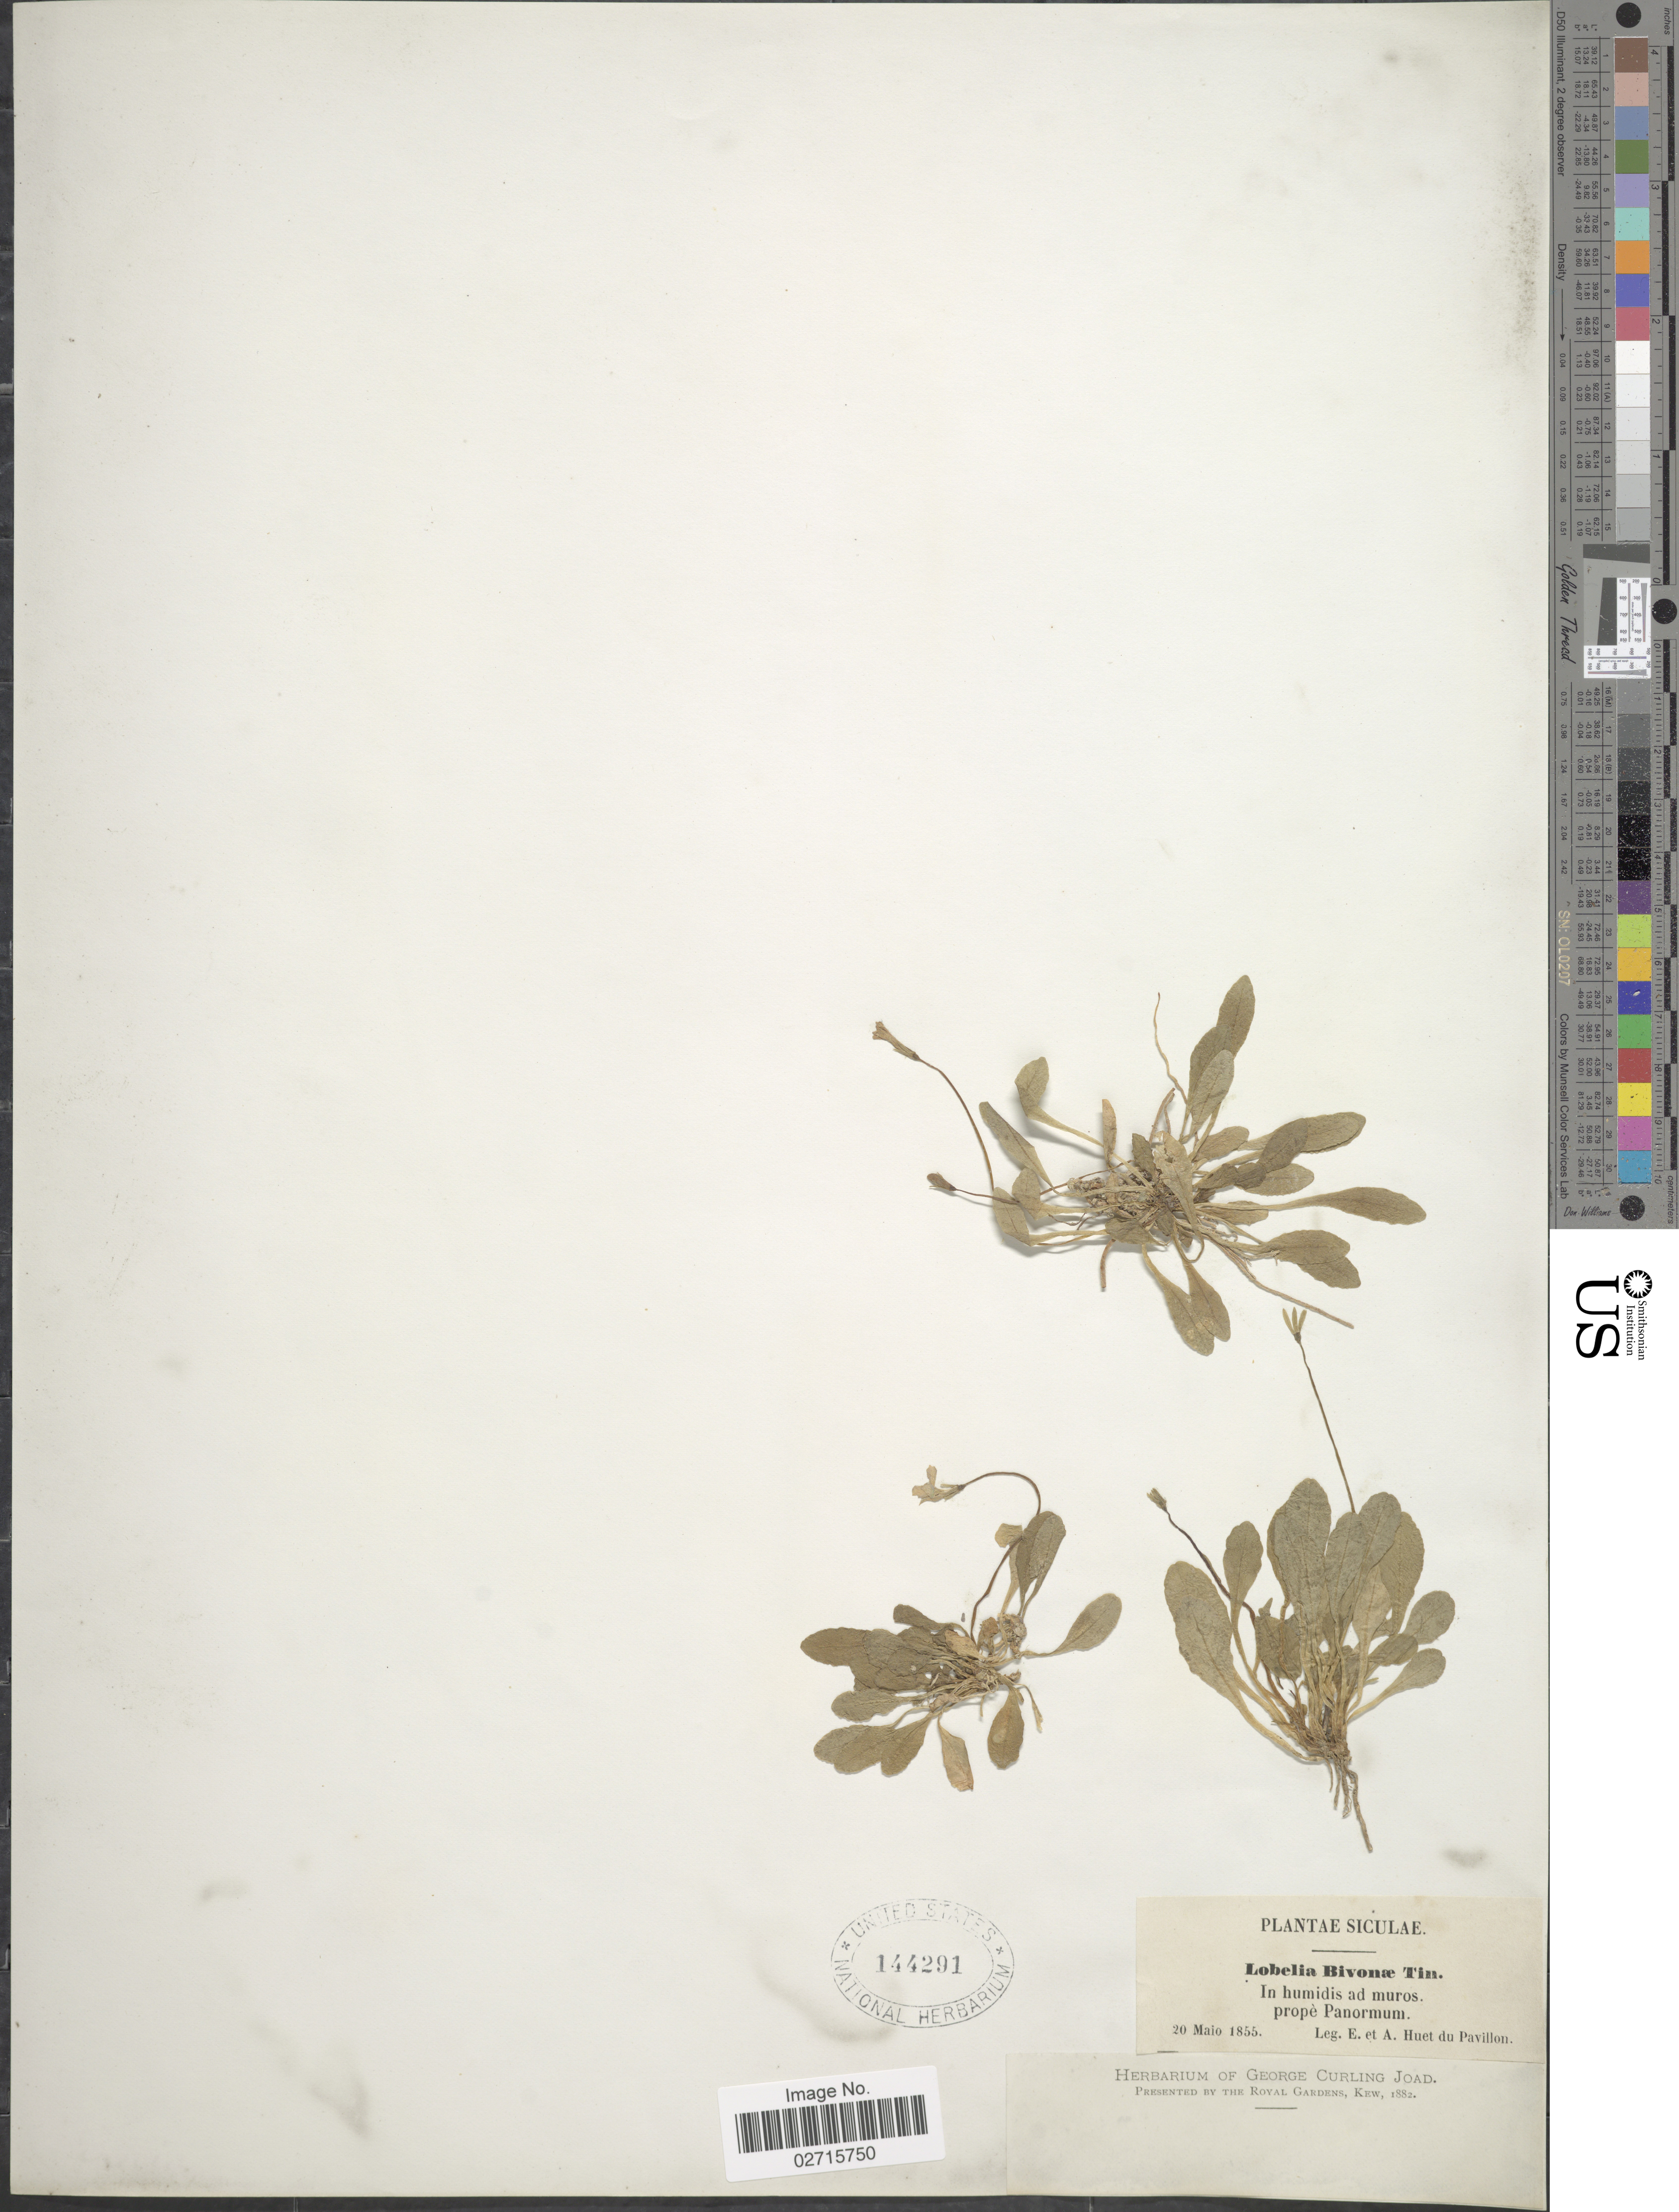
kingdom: Plantae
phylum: Tracheophyta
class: Magnoliopsida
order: Asterales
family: Campanulaceae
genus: Lobelia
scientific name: Lobelia bivonae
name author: Tineo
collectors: E. Huet du Pavillon & A. Huet du Pavillon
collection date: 1855-05-20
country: Italy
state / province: Siciliana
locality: Siculae. In humidis ad muros, prope Panormum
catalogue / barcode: US 144291